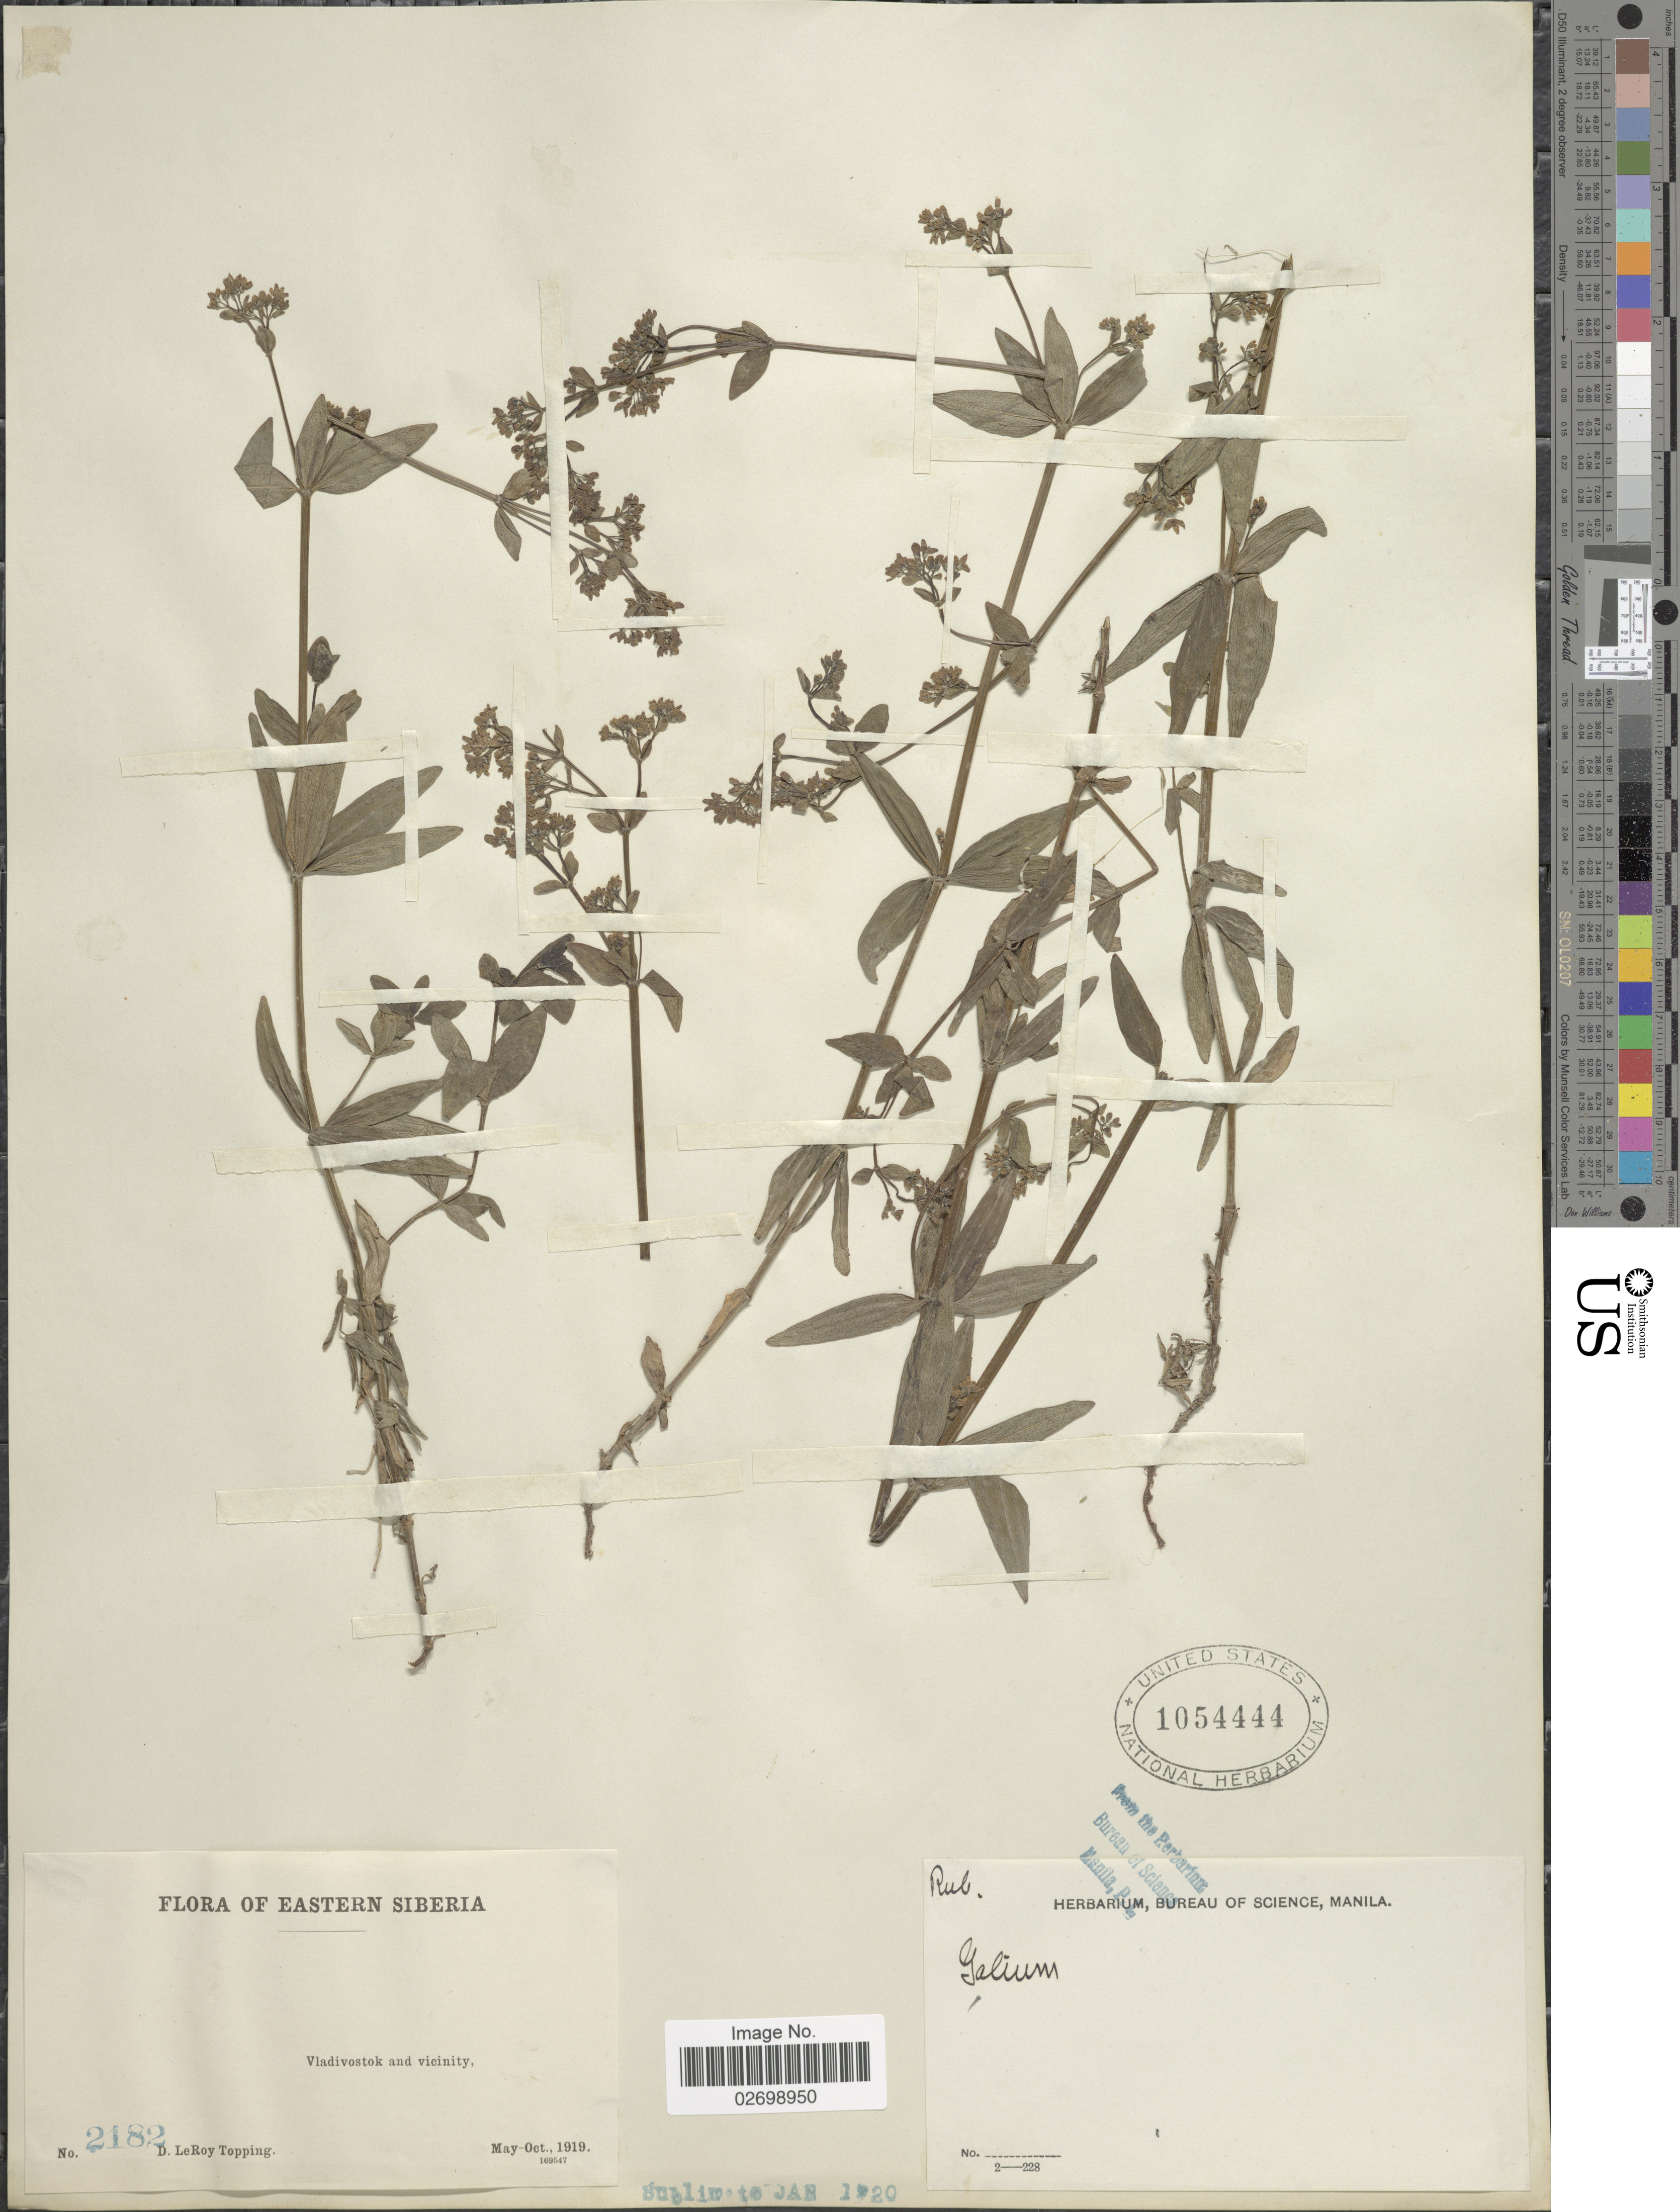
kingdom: Plantae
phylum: Tracheophyta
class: Magnoliopsida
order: Gentianales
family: Rubiaceae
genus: Galium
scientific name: Galium sp.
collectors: D. L. Topping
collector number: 2182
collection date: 1919-05/1919-10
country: Russian Federation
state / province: Primorsky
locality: Eastern Siberia. Vladivostok and vicinity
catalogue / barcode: US 1054444